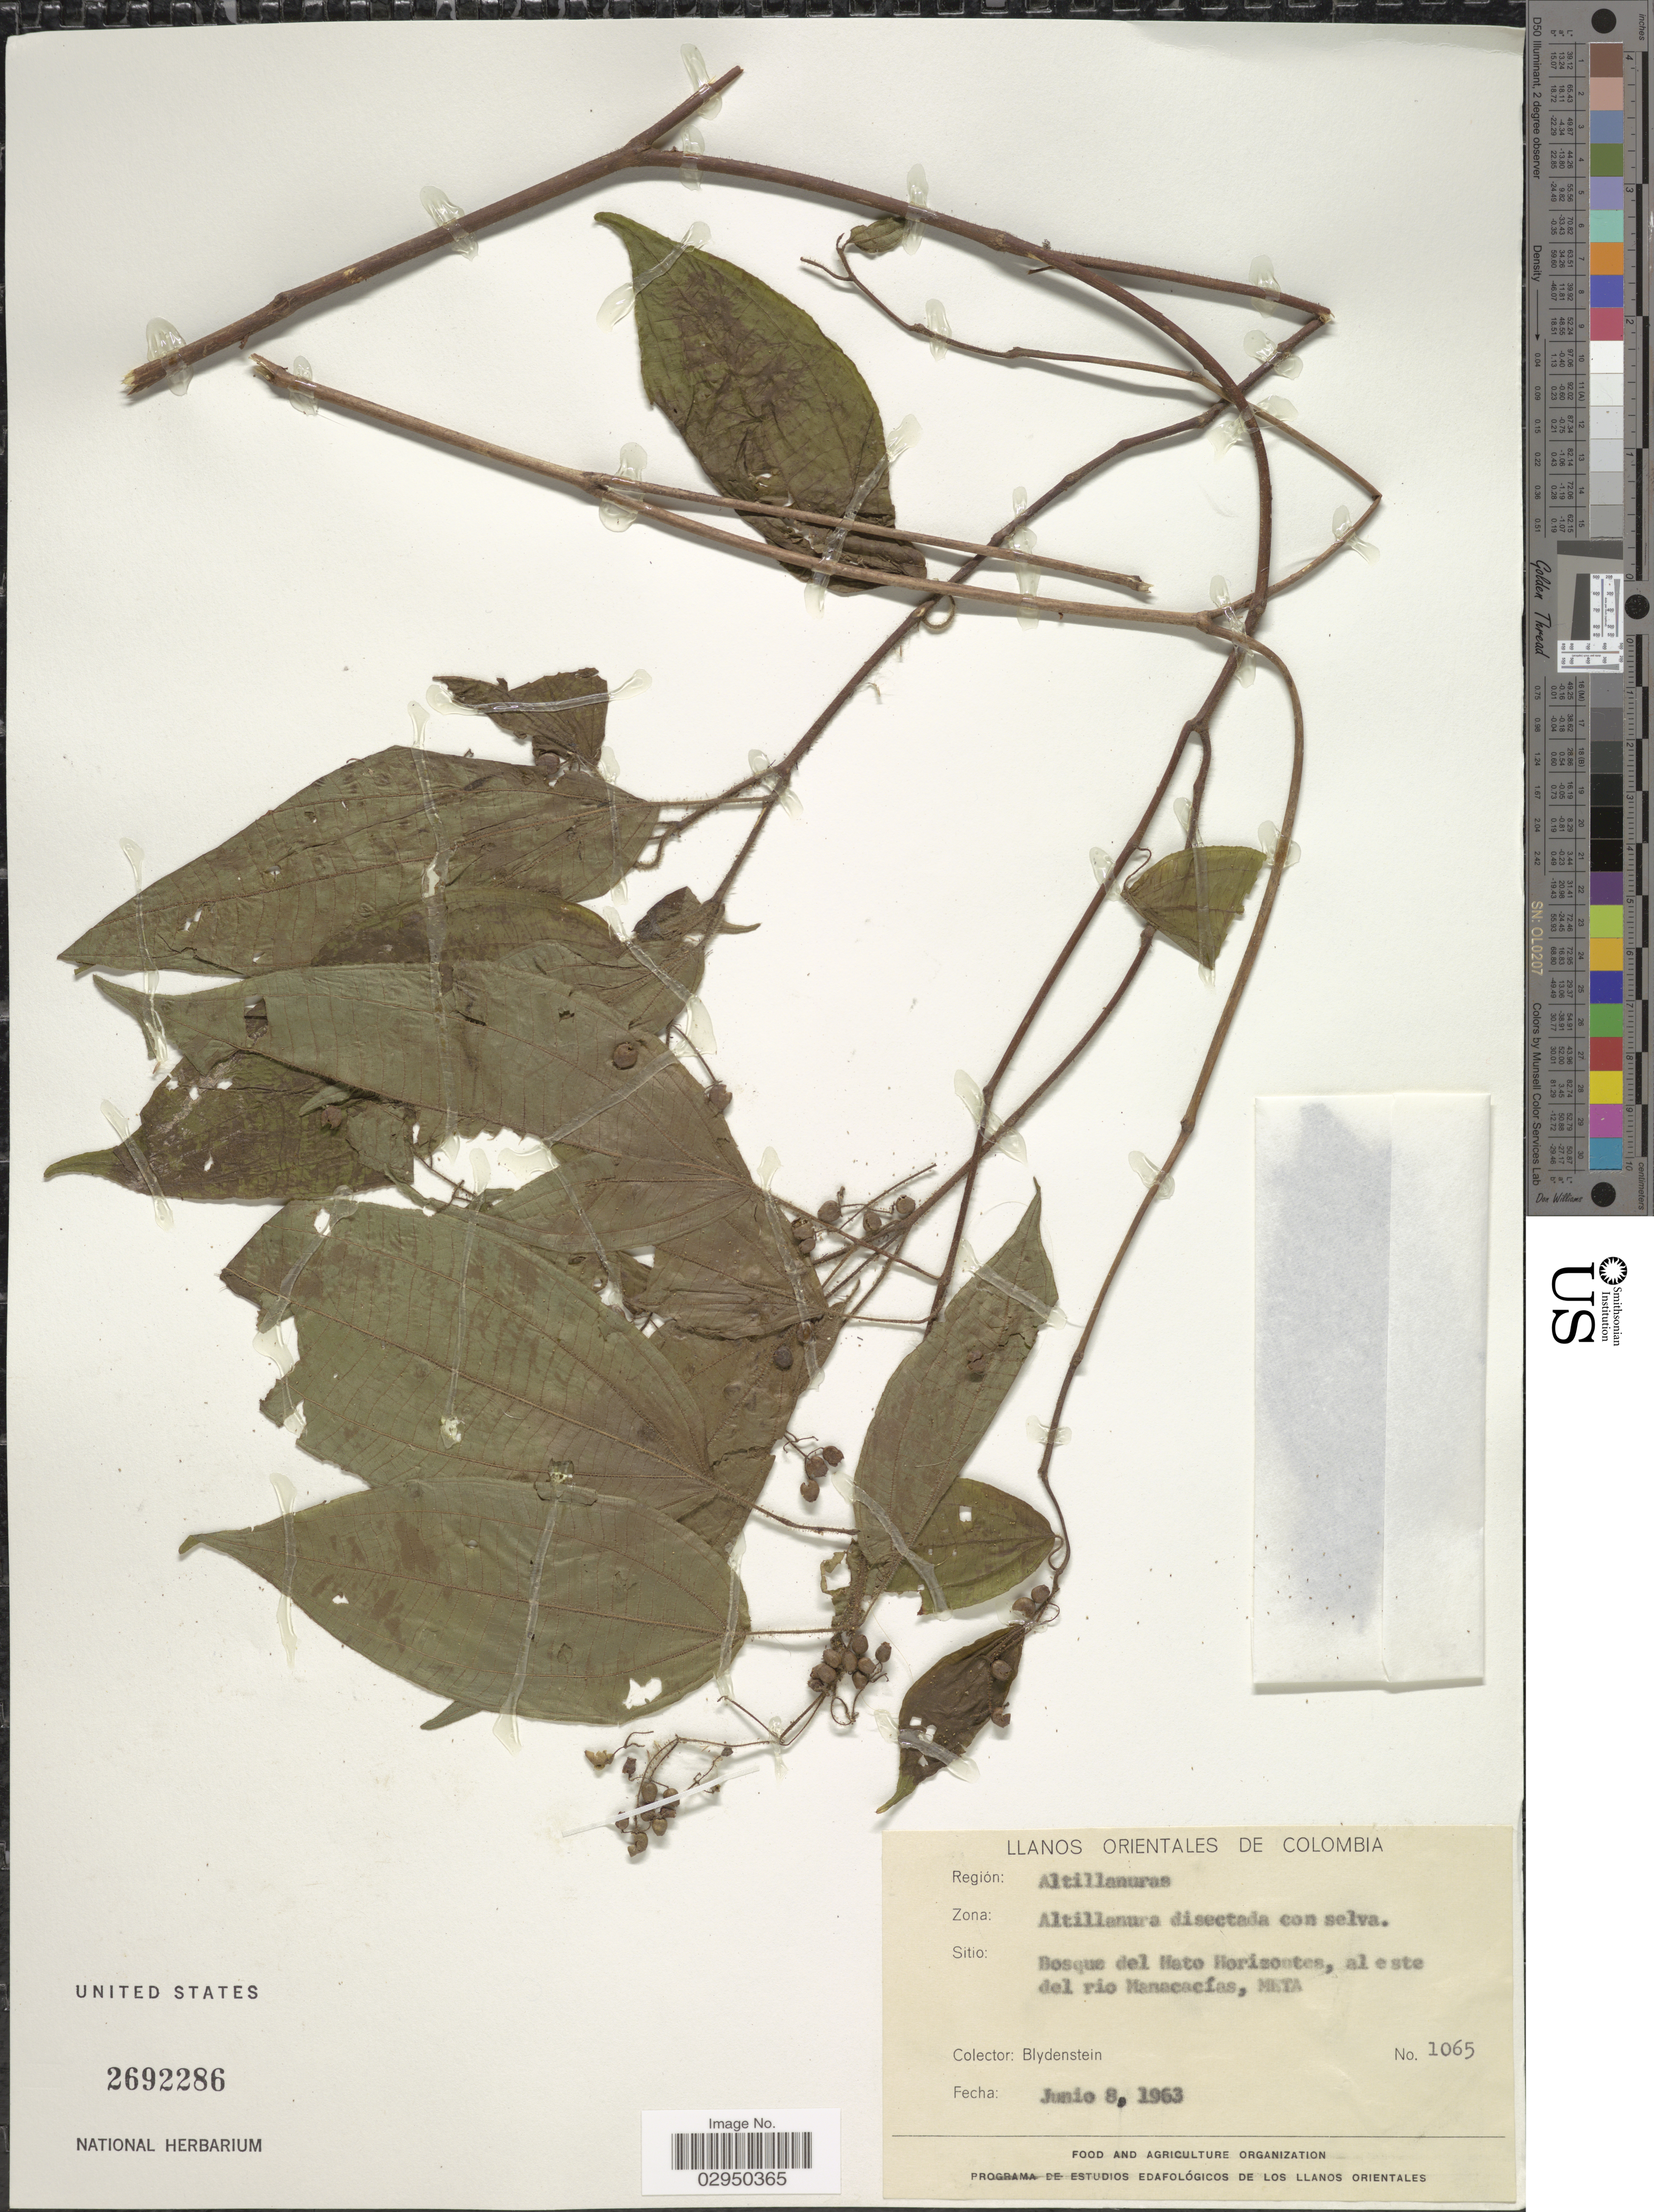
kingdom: Plantae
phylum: Tracheophyta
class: Magnoliopsida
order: Myrtales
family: Melastomataceae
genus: Clidemia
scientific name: Clidemia japurensis var. heterobasis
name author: (DC.) Wurdack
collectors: Blydenstein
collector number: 1065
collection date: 1963-06-08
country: Colombia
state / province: Meta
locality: Llanos Orientales de Colombia. Región: Altillanuras. Zona: Altillanura disectada con selva. Sitio: Bosque del Mato Horizontes, al este del rio Manacacías.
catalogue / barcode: US 2692286